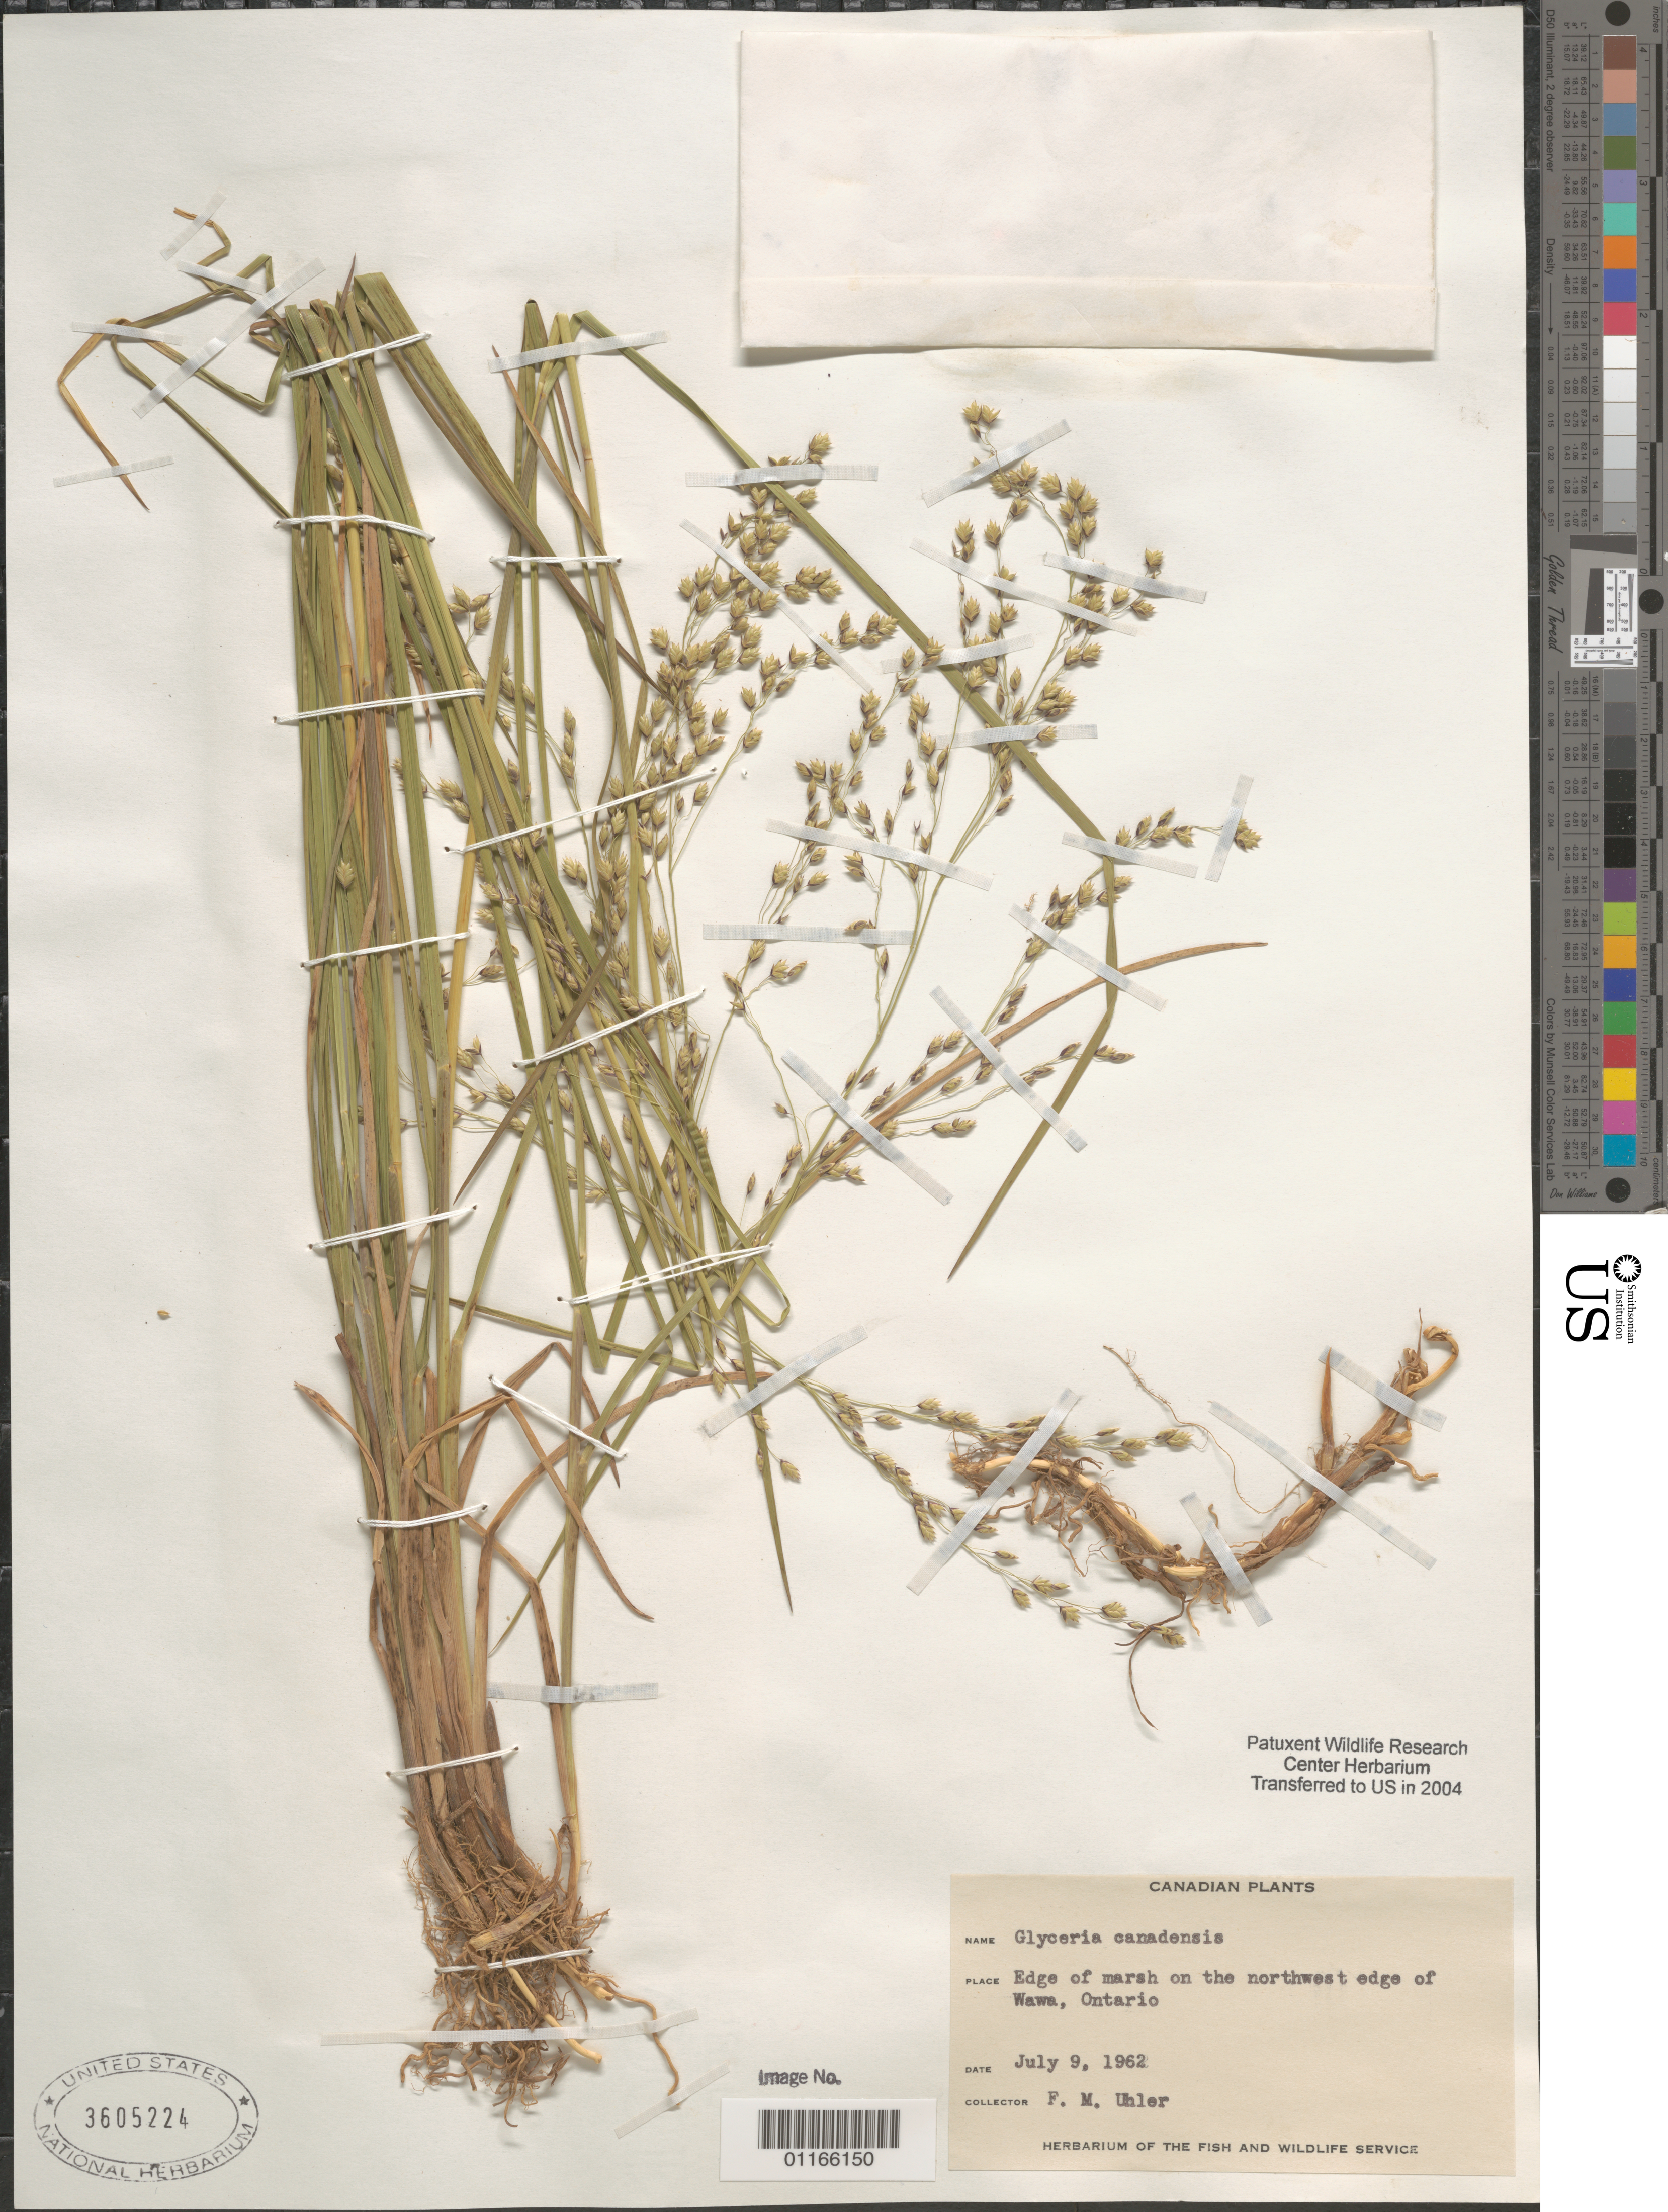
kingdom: Plantae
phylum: Tracheophyta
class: Liliopsida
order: Poales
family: Poaceae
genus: Glyceria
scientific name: Glyceria canadensis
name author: (Michx.) Trin.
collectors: F. M. Uhler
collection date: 1962-07-09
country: Canada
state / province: Ontario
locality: Edge of marsh on the northwest edge of Wawa, Ontario.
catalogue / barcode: US 3605224